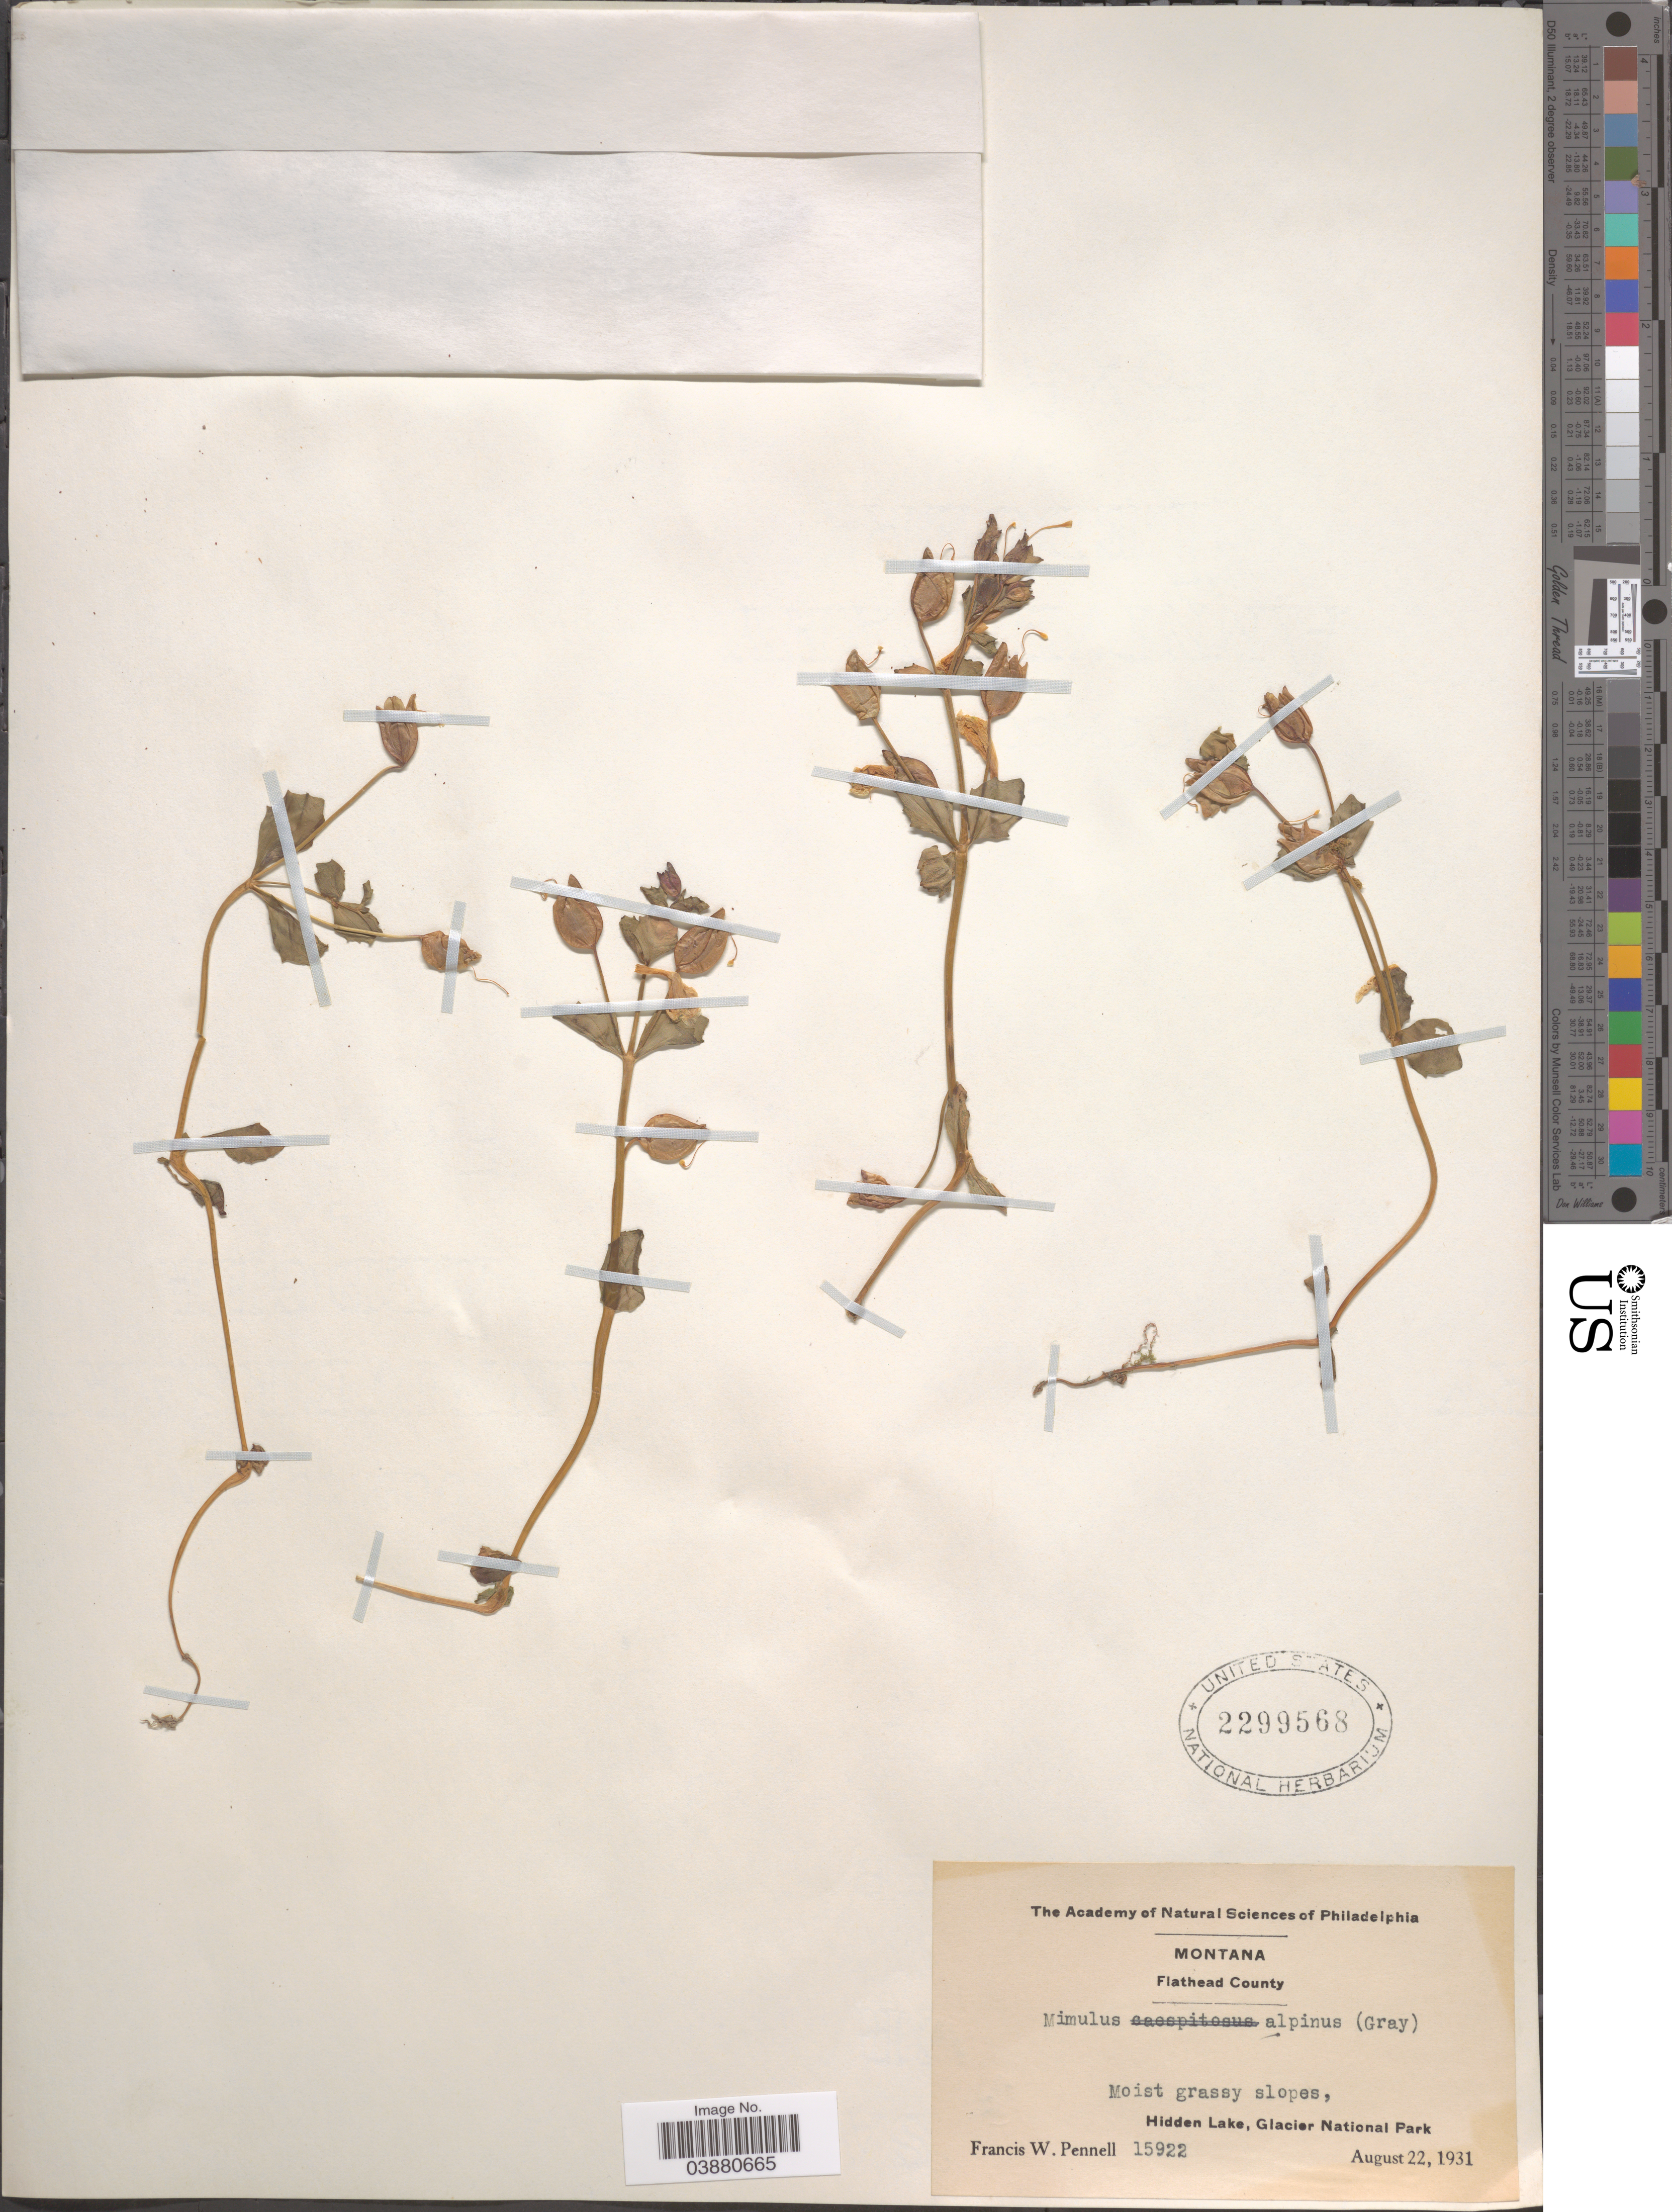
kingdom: Plantae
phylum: Tracheophyta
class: Magnoliopsida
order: Lamiales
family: Phrymaceae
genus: Mimulus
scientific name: Mimulus alpinus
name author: (A. Gray) Piper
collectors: F. W. Pennell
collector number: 15922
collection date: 1931-08-22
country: United States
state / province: Montana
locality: Flathead County. Moist grassy slopes, Hidden Lake, Glacier National Park.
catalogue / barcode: US 2299568